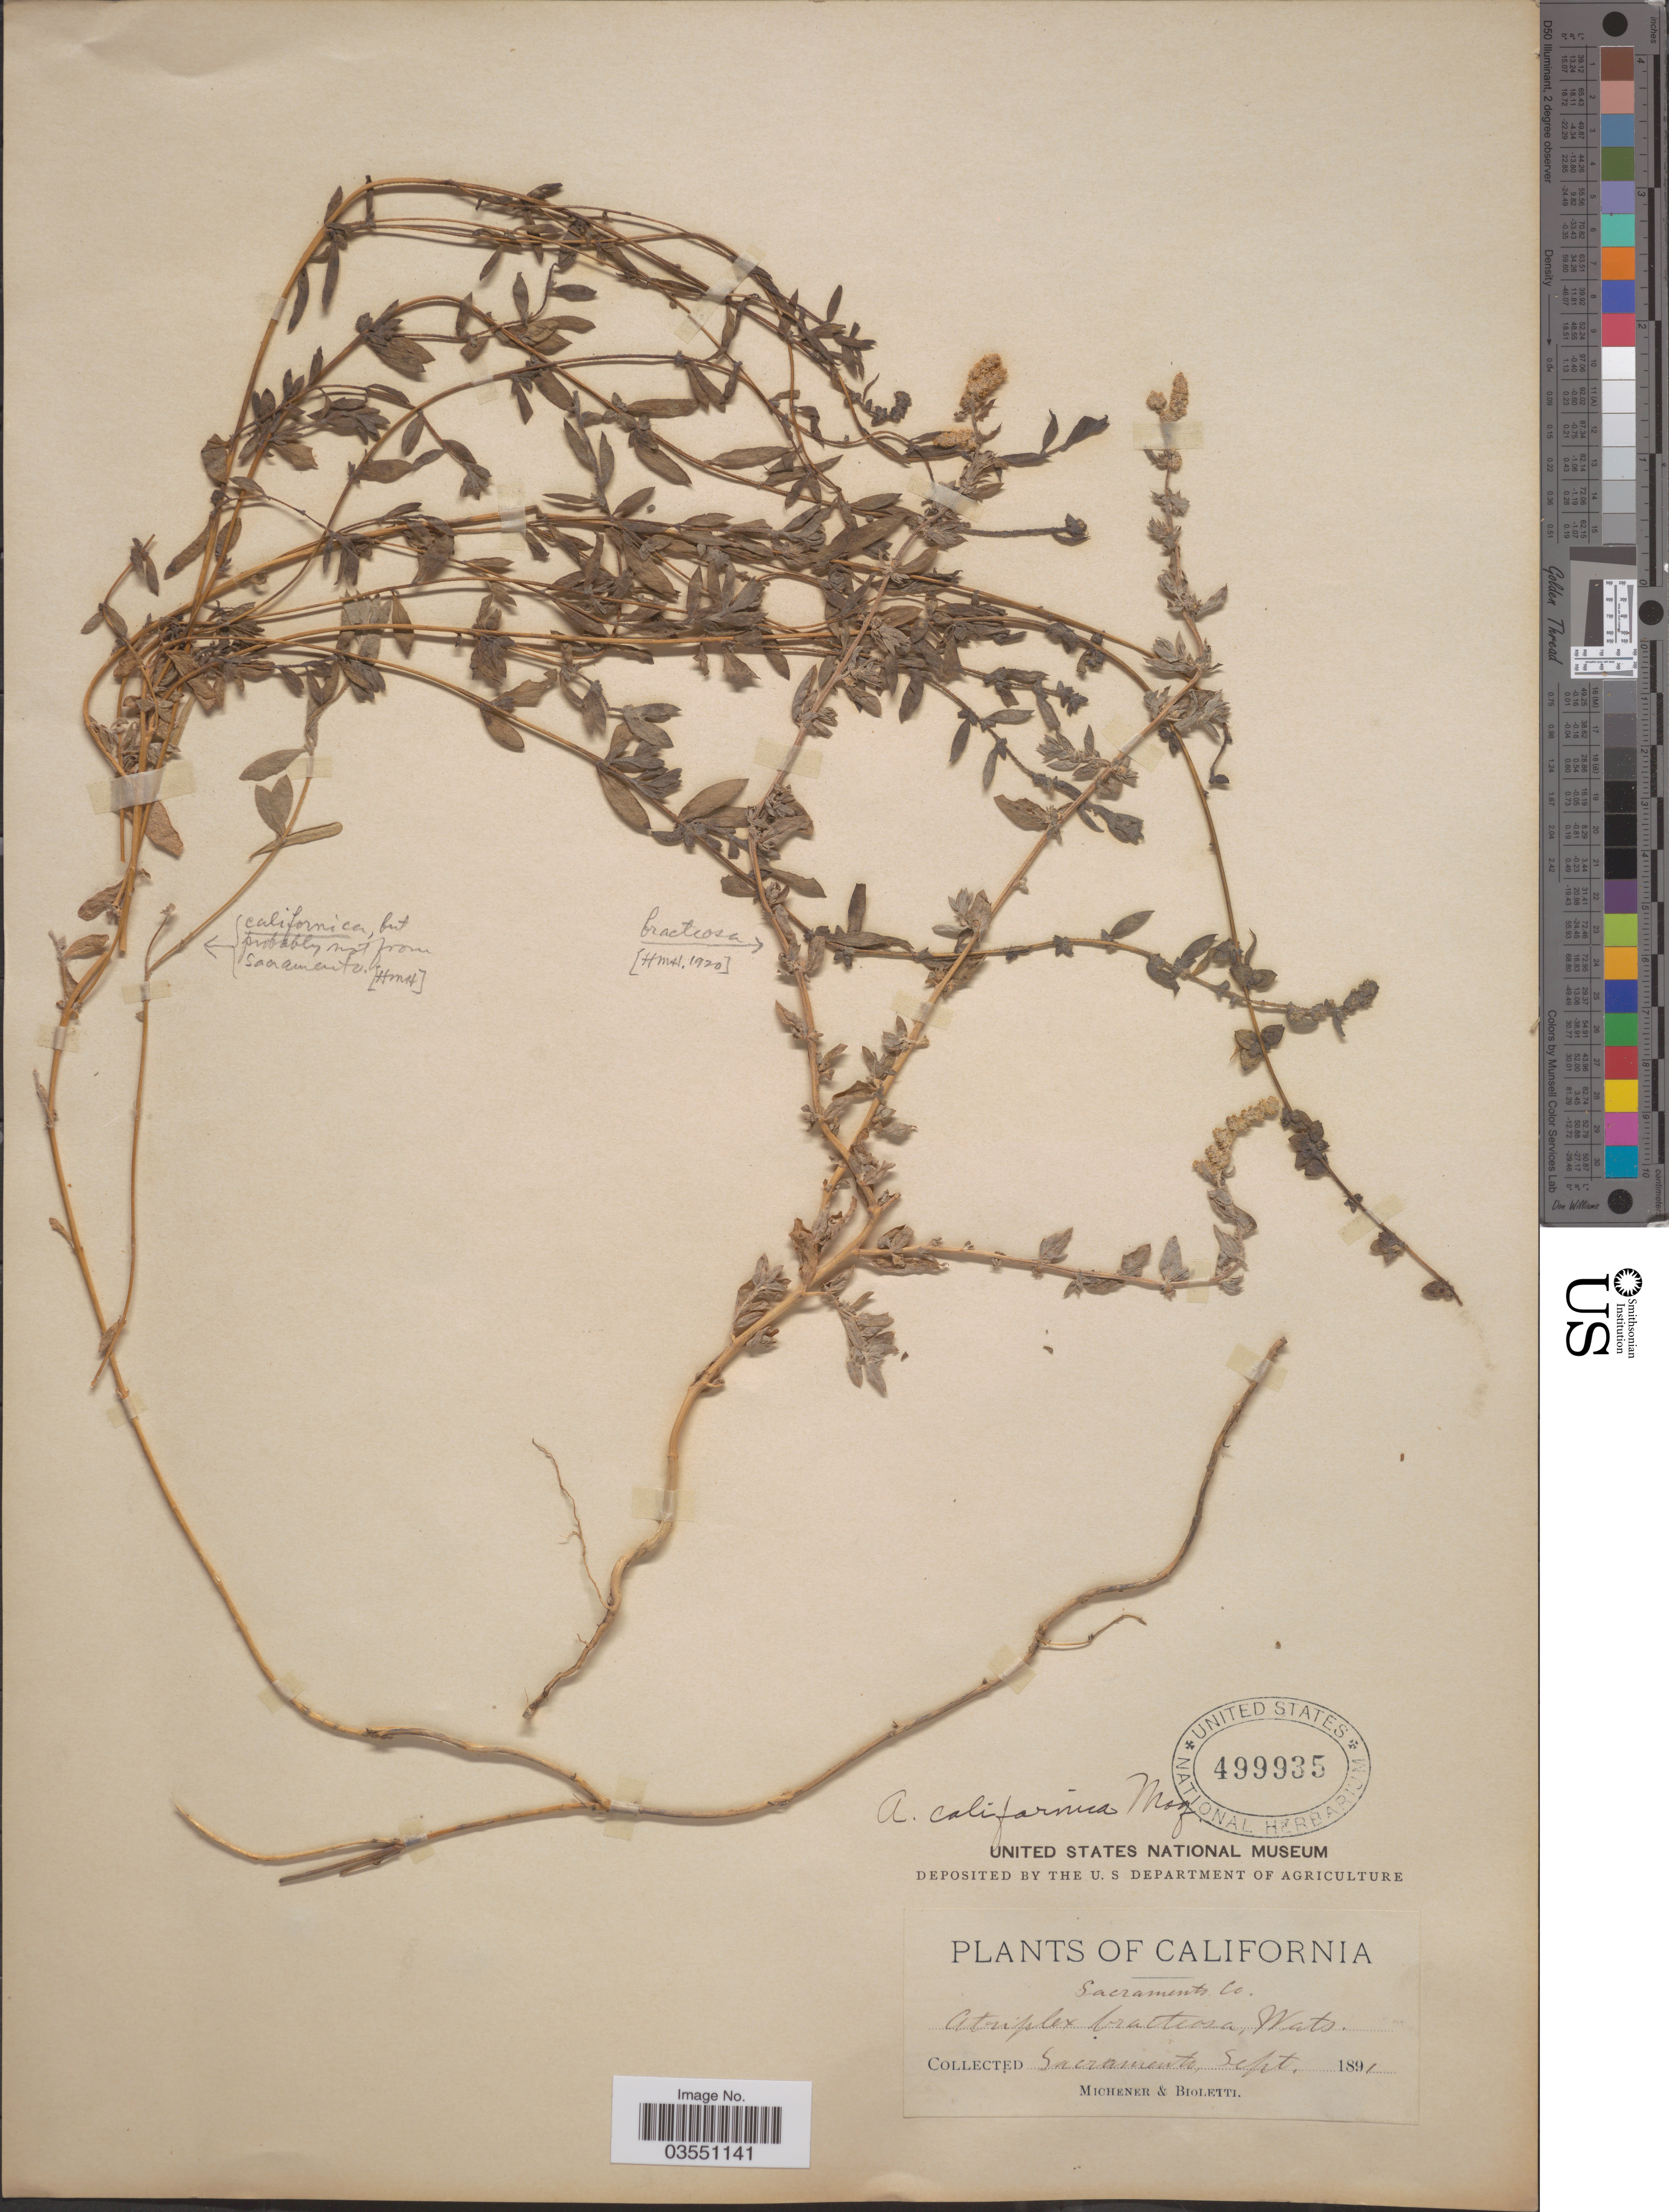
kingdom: Plantae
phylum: Tracheophyta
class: Magnoliopsida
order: Caryophyllales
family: Amaranthaceae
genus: Extriplex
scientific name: Extriplex californica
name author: (Moq.) E.H. Zacharias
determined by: Strong, Mark T., (BOT), Smithsonian Institution - National Museum of Natural History (UNITED STATES)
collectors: -. Michener & -- Bioletti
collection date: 1891-09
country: United States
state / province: California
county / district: Sacramento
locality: Sacramento.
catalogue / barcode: US 499935